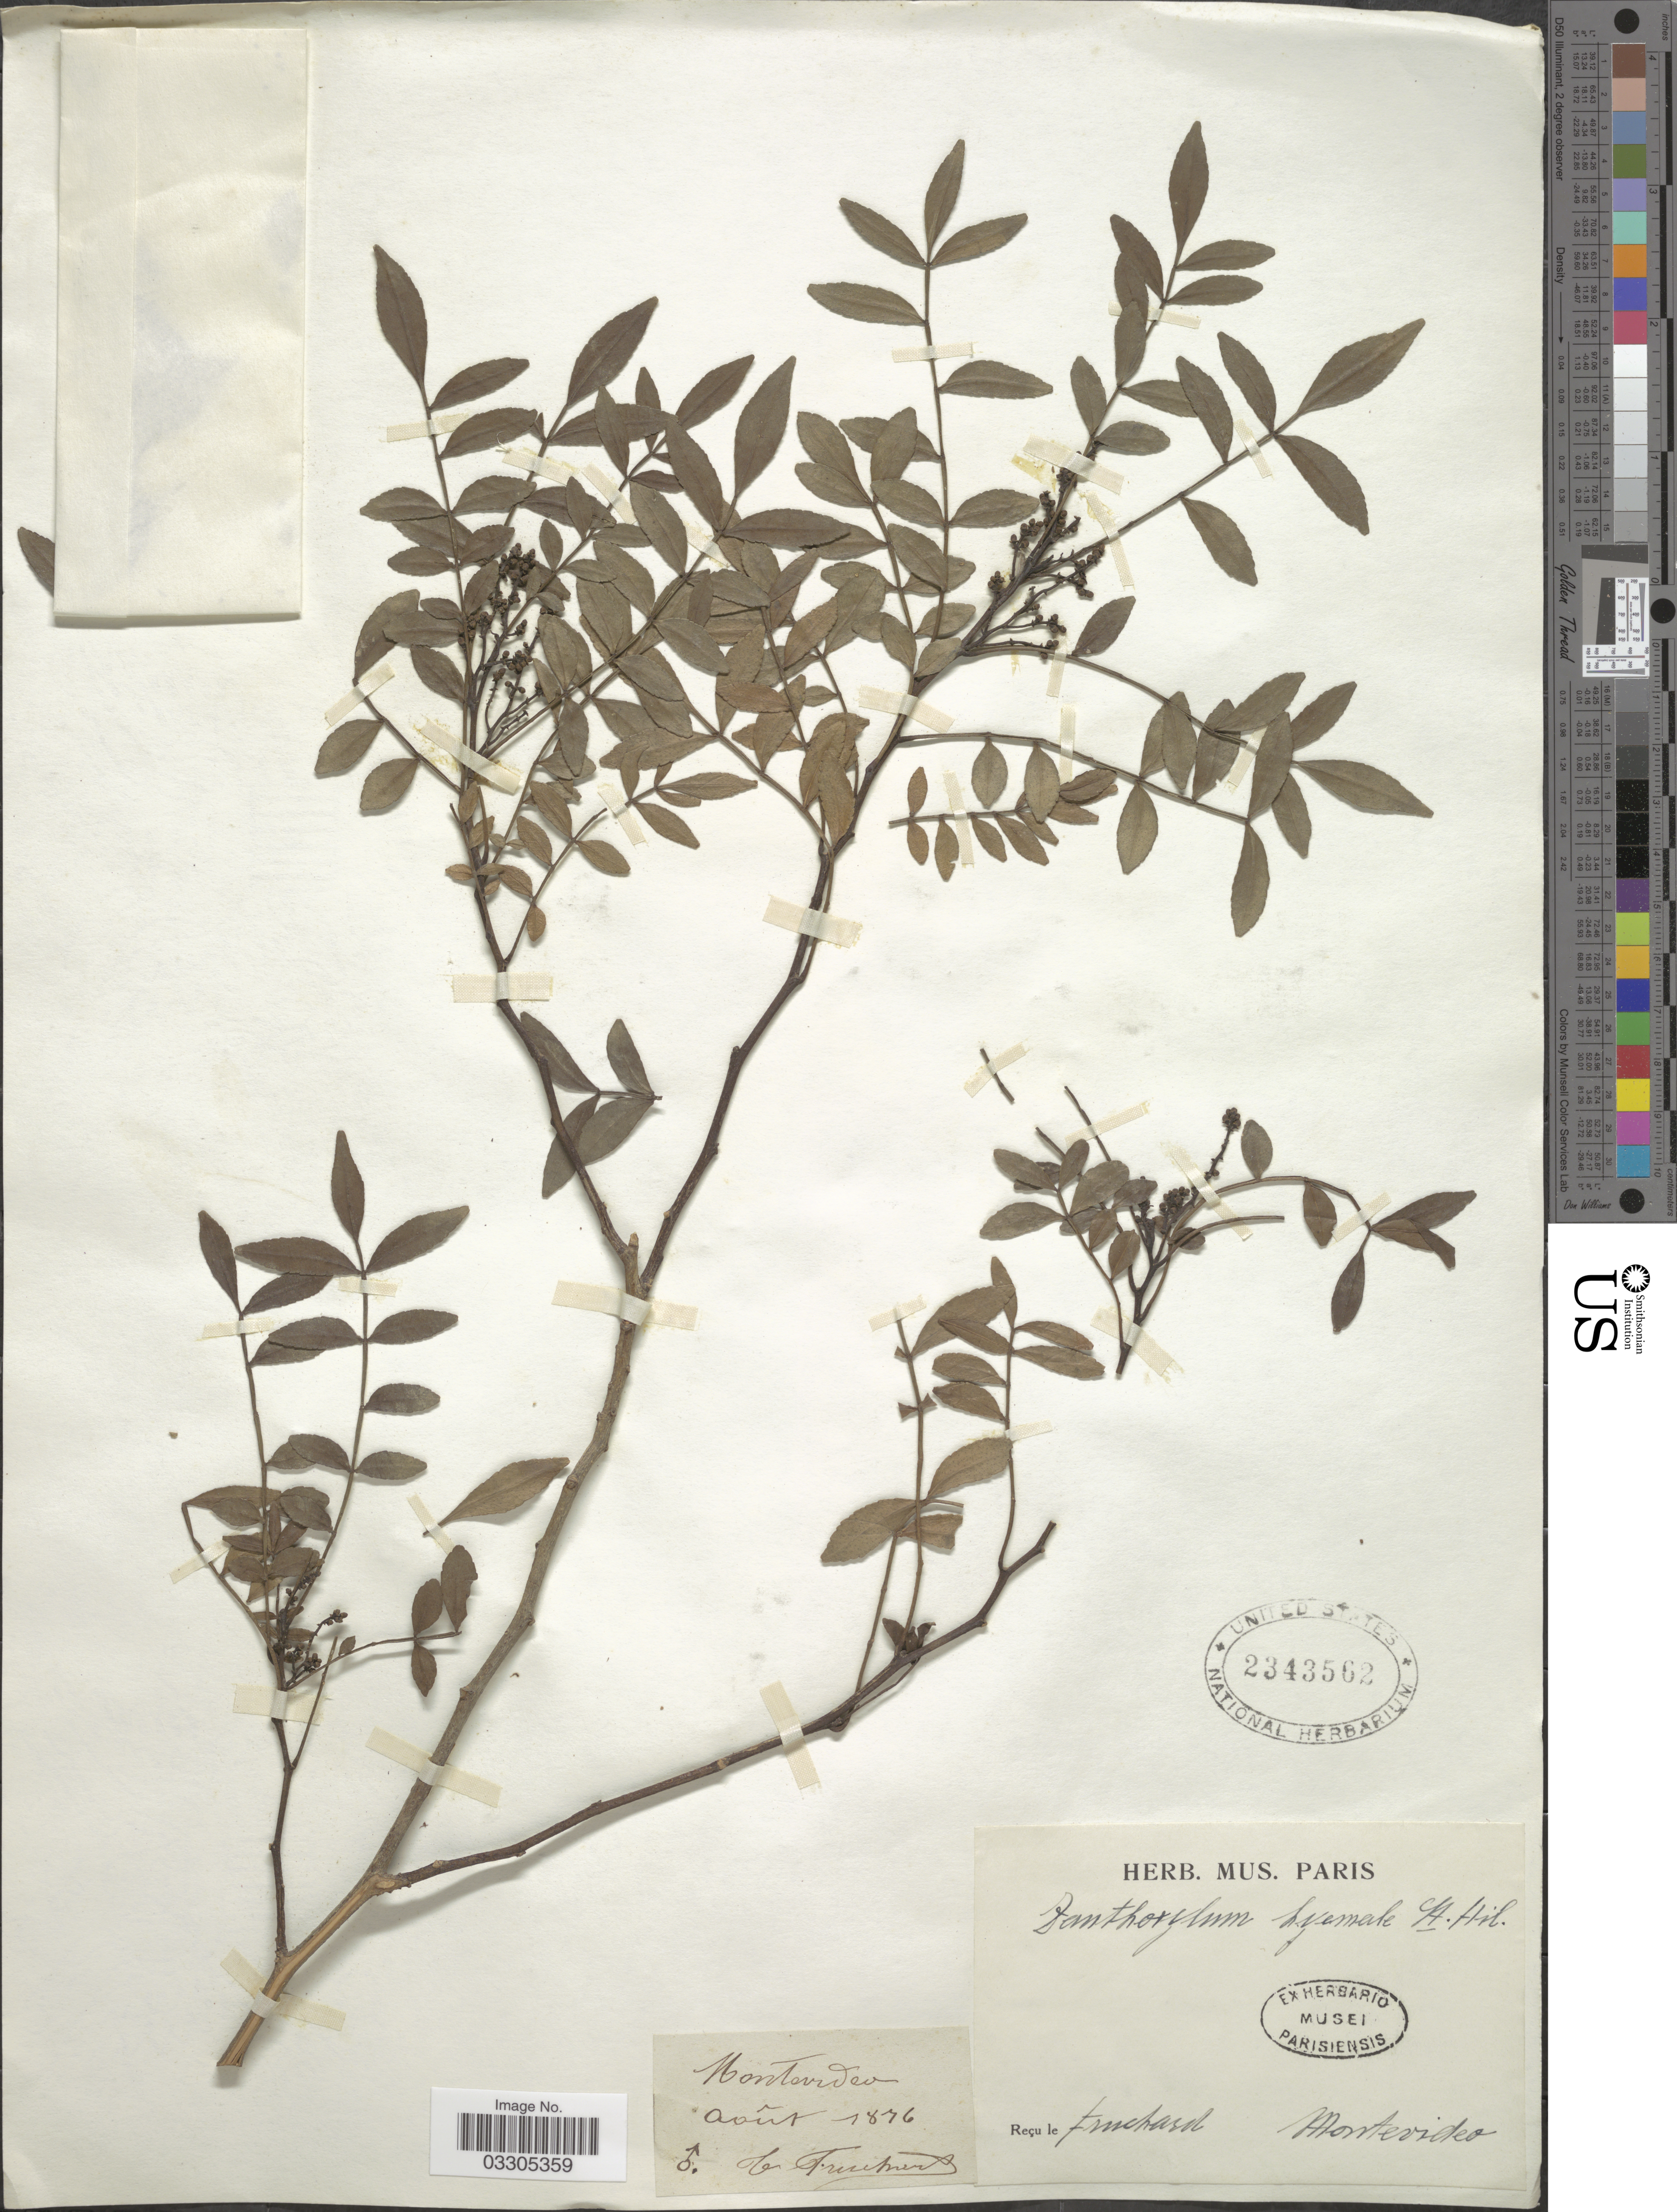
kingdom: Plantae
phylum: Tracheophyta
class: Magnoliopsida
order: Sapindales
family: Rutaceae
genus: Zanthoxylum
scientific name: Zanthoxylum hiemalis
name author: A. St.-Hil.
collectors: C. Fruchard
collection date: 1876-08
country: Uruguay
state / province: Montevideo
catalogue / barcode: US 2343562